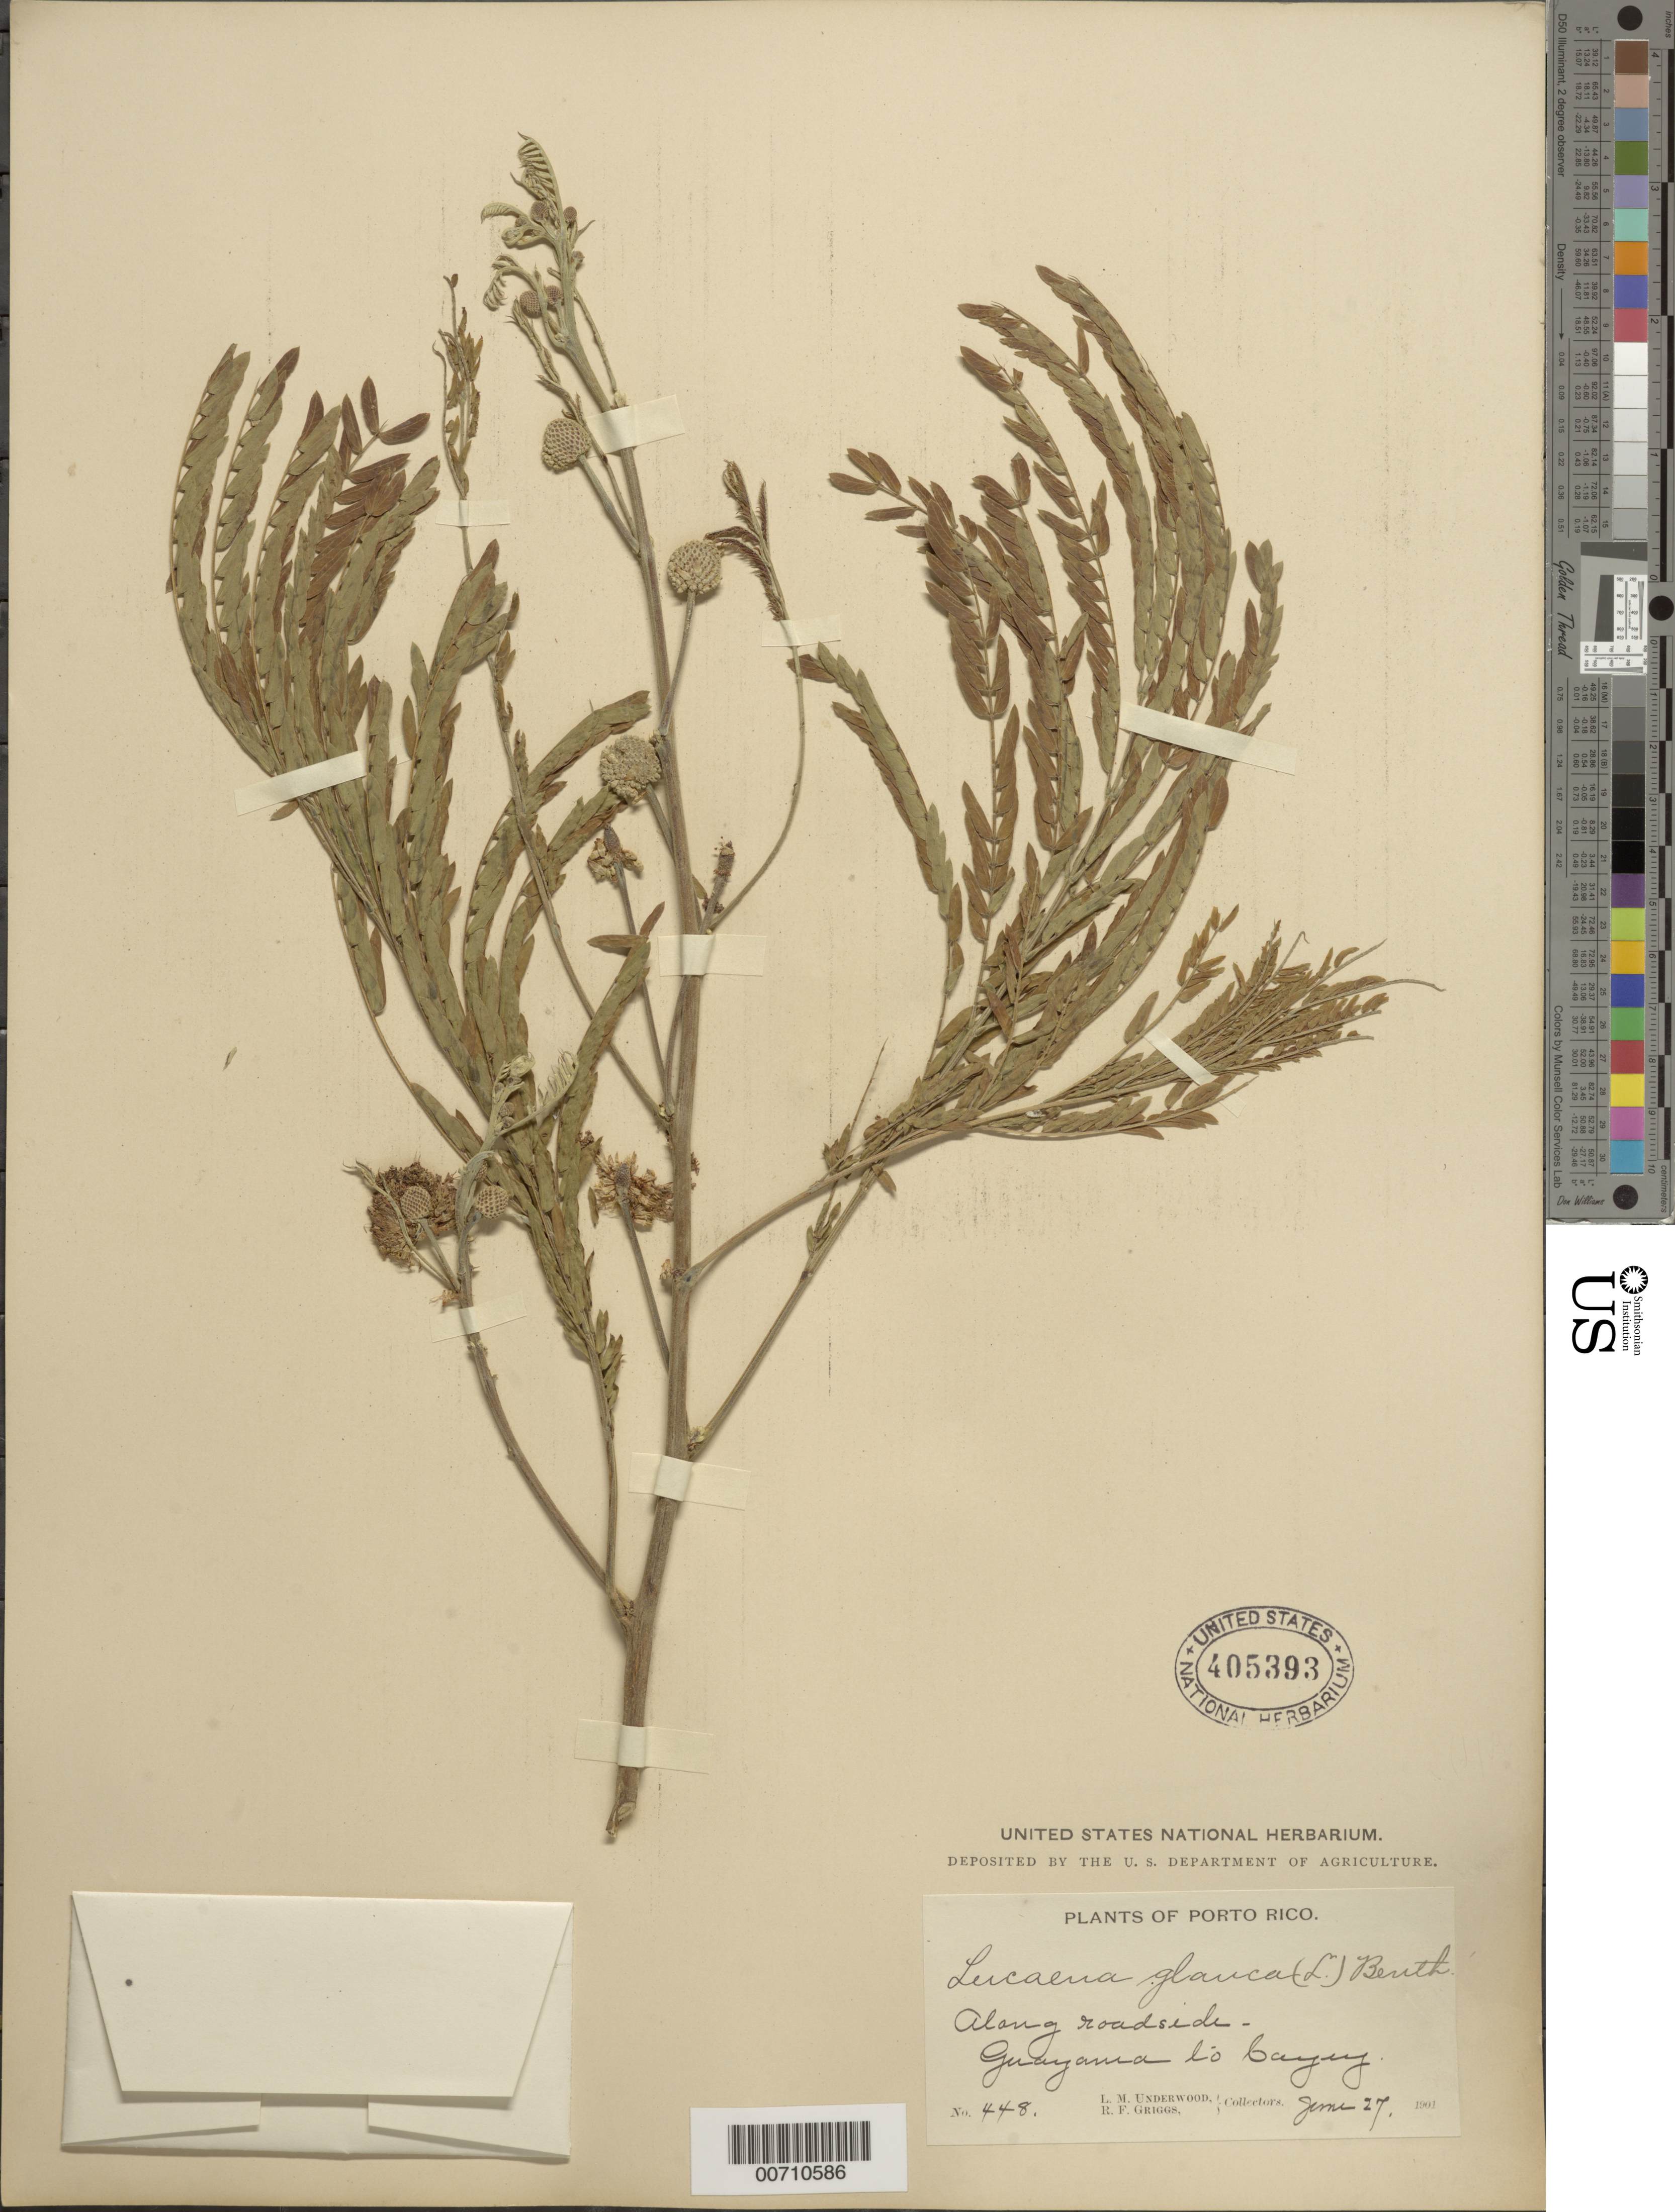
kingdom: Plantae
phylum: Tracheophyta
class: Magnoliopsida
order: Fabales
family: Fabaceae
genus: Leucaena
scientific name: Leucaena leucocephala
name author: (Lam.) de Wit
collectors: L. M. Underwood & R. F. Griggs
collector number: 448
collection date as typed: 27 Jun 1901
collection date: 1901-06-27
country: Puerto Rico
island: Greater Antilles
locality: Guayama to Cayey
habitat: Roadside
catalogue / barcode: US 405393